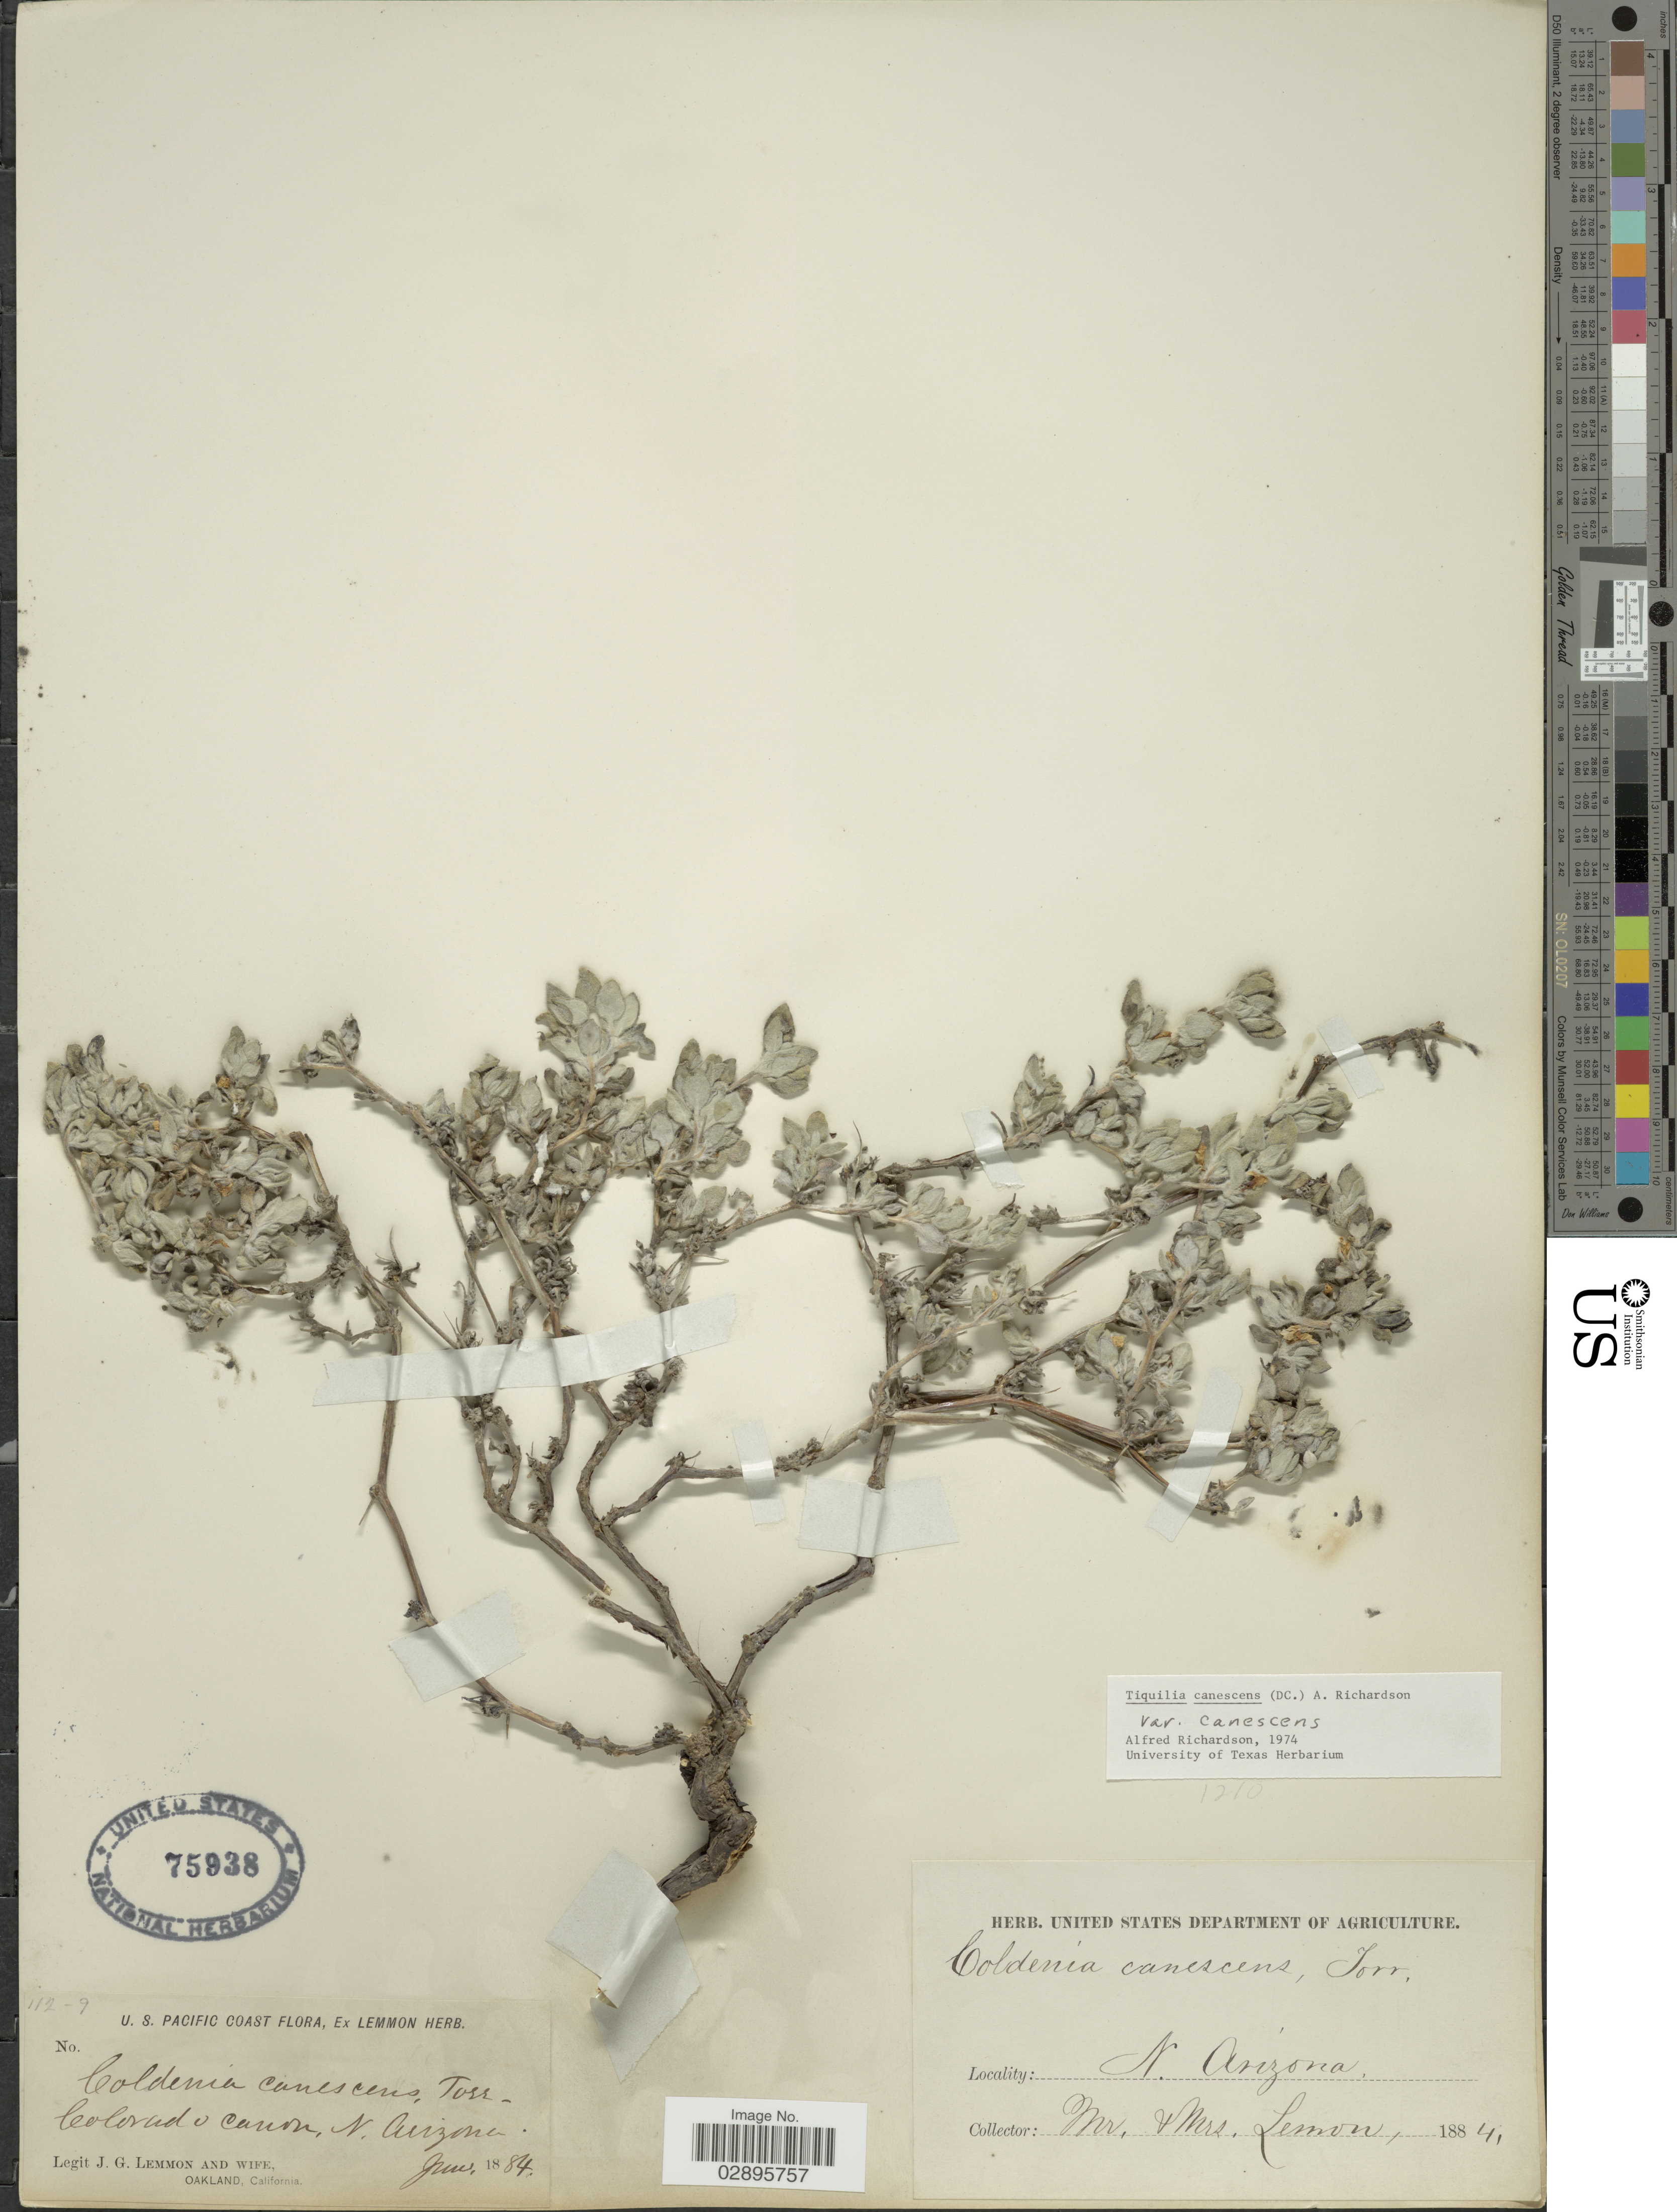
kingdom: Plantae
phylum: Tracheophyta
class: Magnoliopsida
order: Boraginales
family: Ehretiaceae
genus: Tiquilia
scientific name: Tiquilia canescens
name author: (DC.) A.T. Richardson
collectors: J. Lemmon & Mrs. J. G. Lemmon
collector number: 112-9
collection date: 1884-06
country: United States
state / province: Arizona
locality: Colorado Canon, N. Arizona.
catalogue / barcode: US 75398